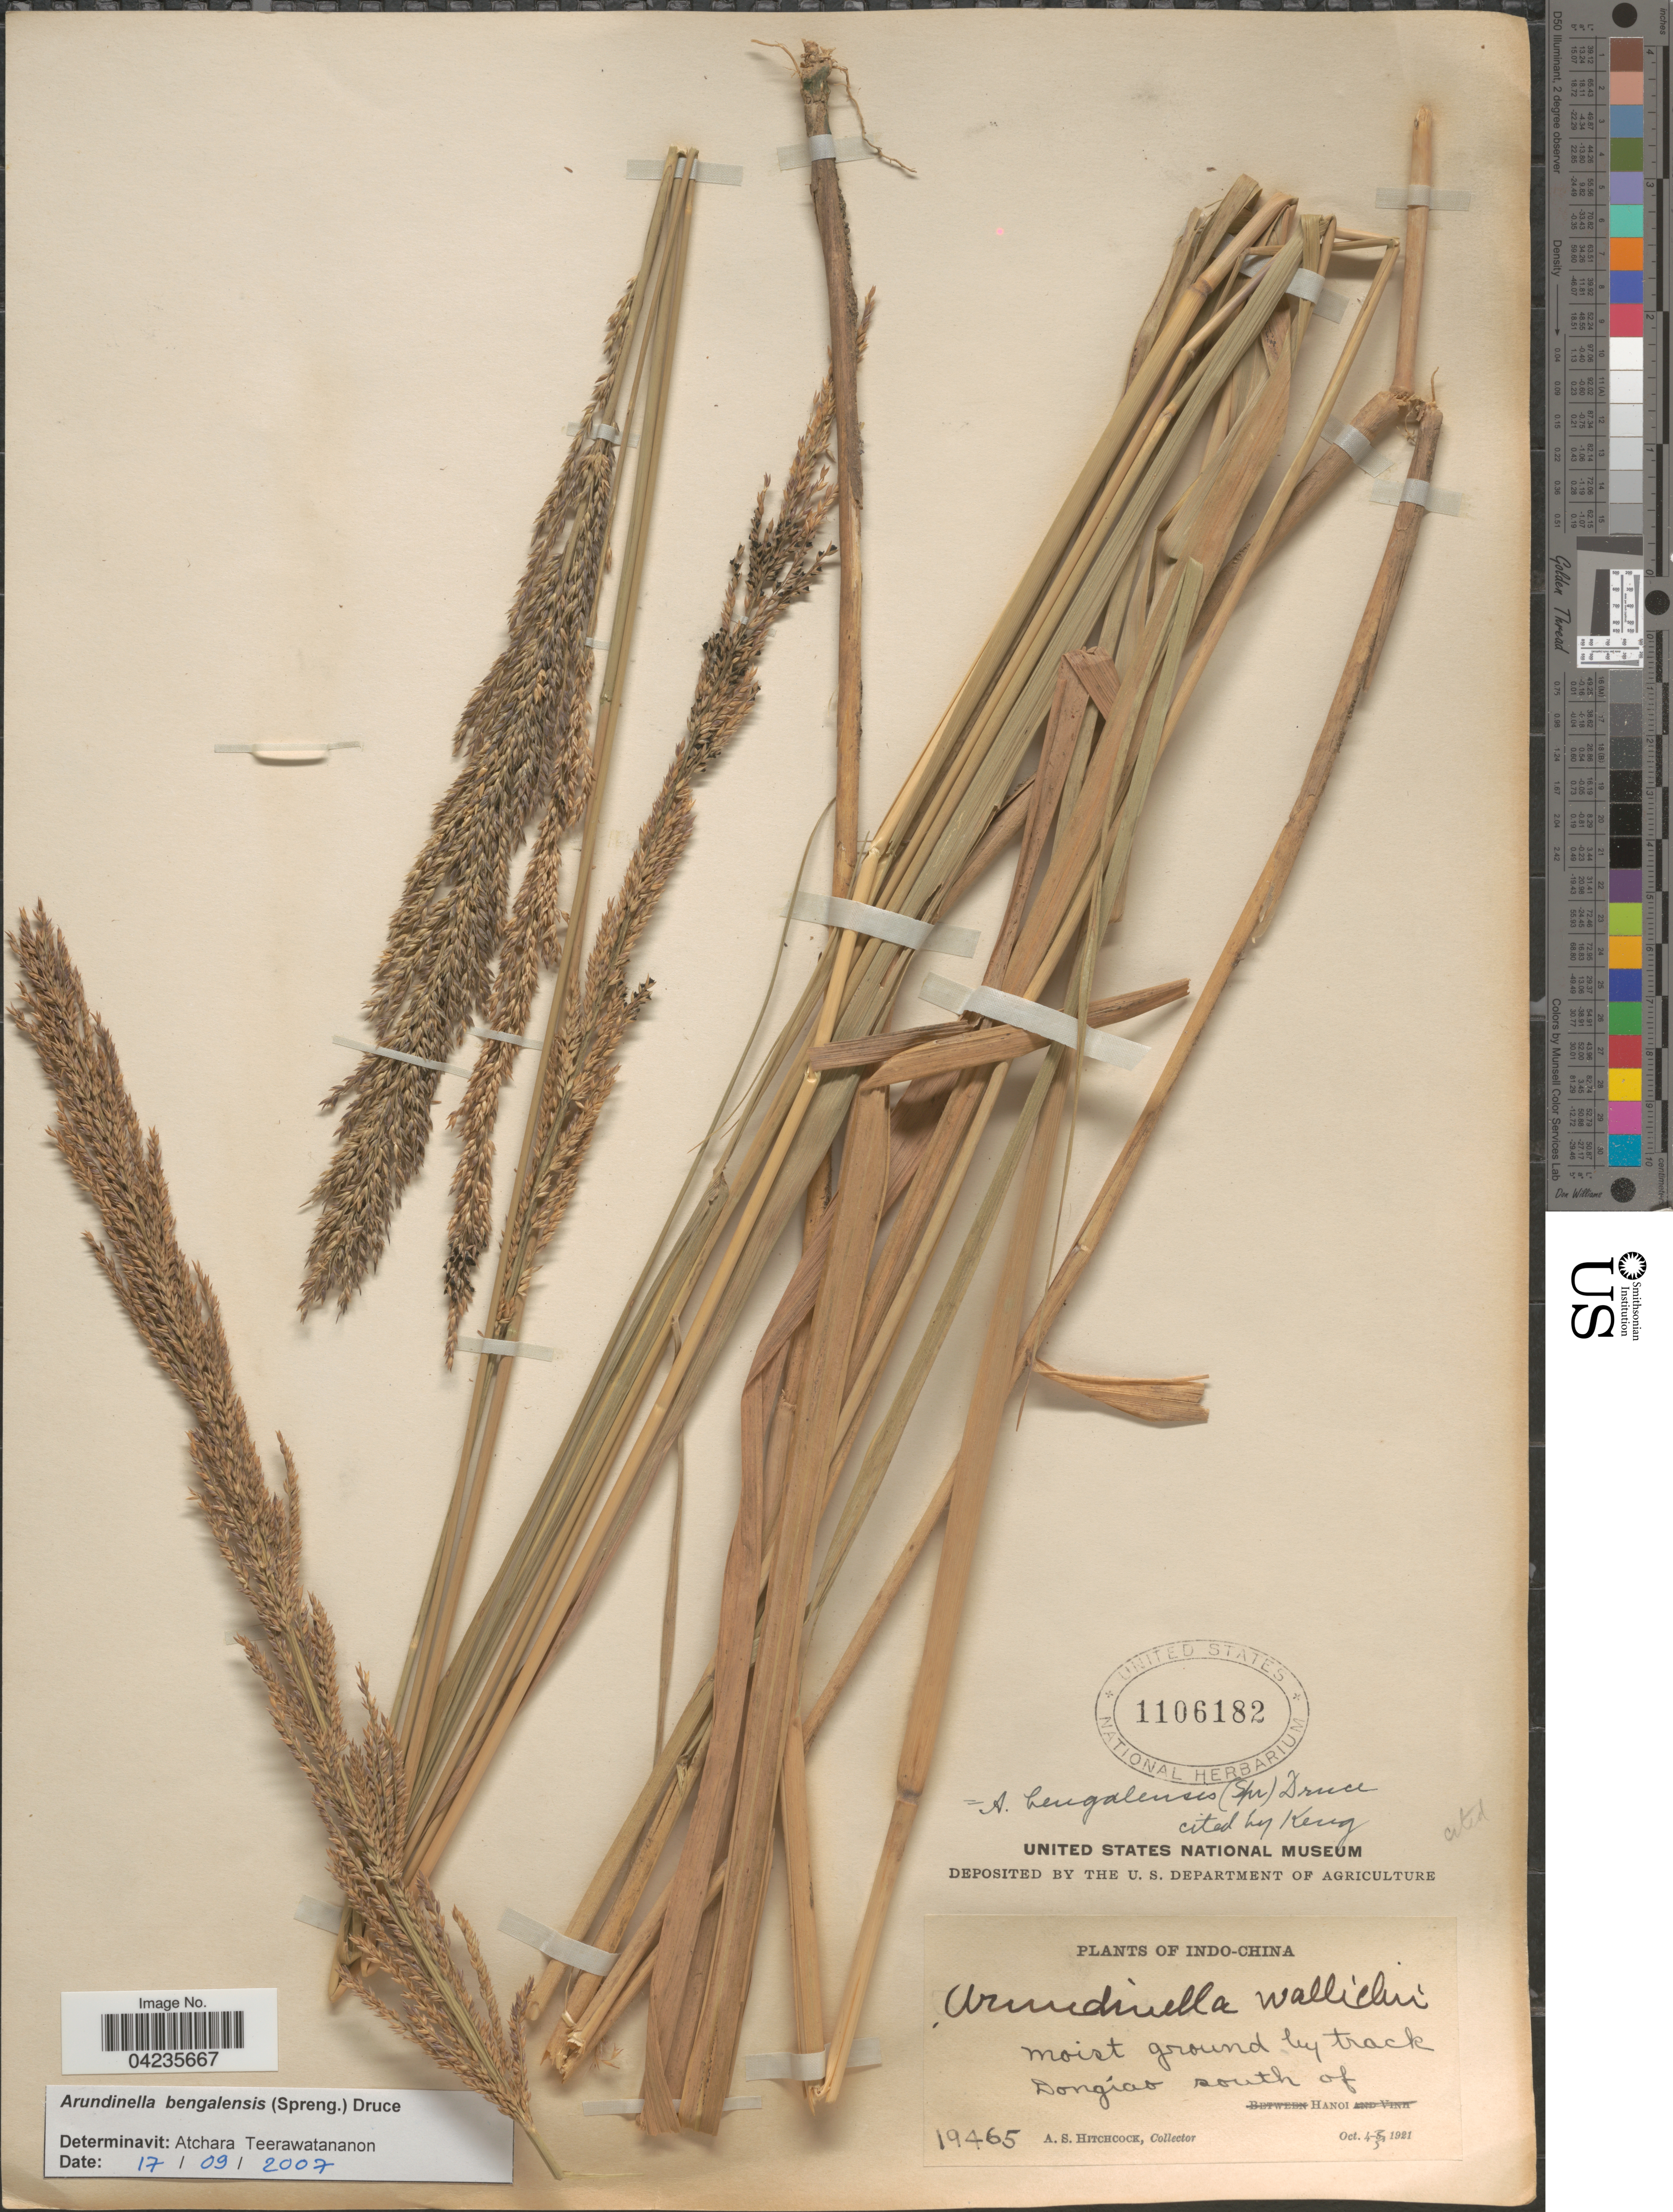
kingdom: Plantae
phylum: Tracheophyta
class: Liliopsida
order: Poales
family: Poaceae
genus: Arundinella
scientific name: Arundinella bengalensis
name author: (Spreng.) Druce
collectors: A. S. Hitchcock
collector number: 19465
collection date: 1921-10-04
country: Vietnam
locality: Moist ground by track Dongiao south of Hanoi. Indo-China.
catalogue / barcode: US 1106182